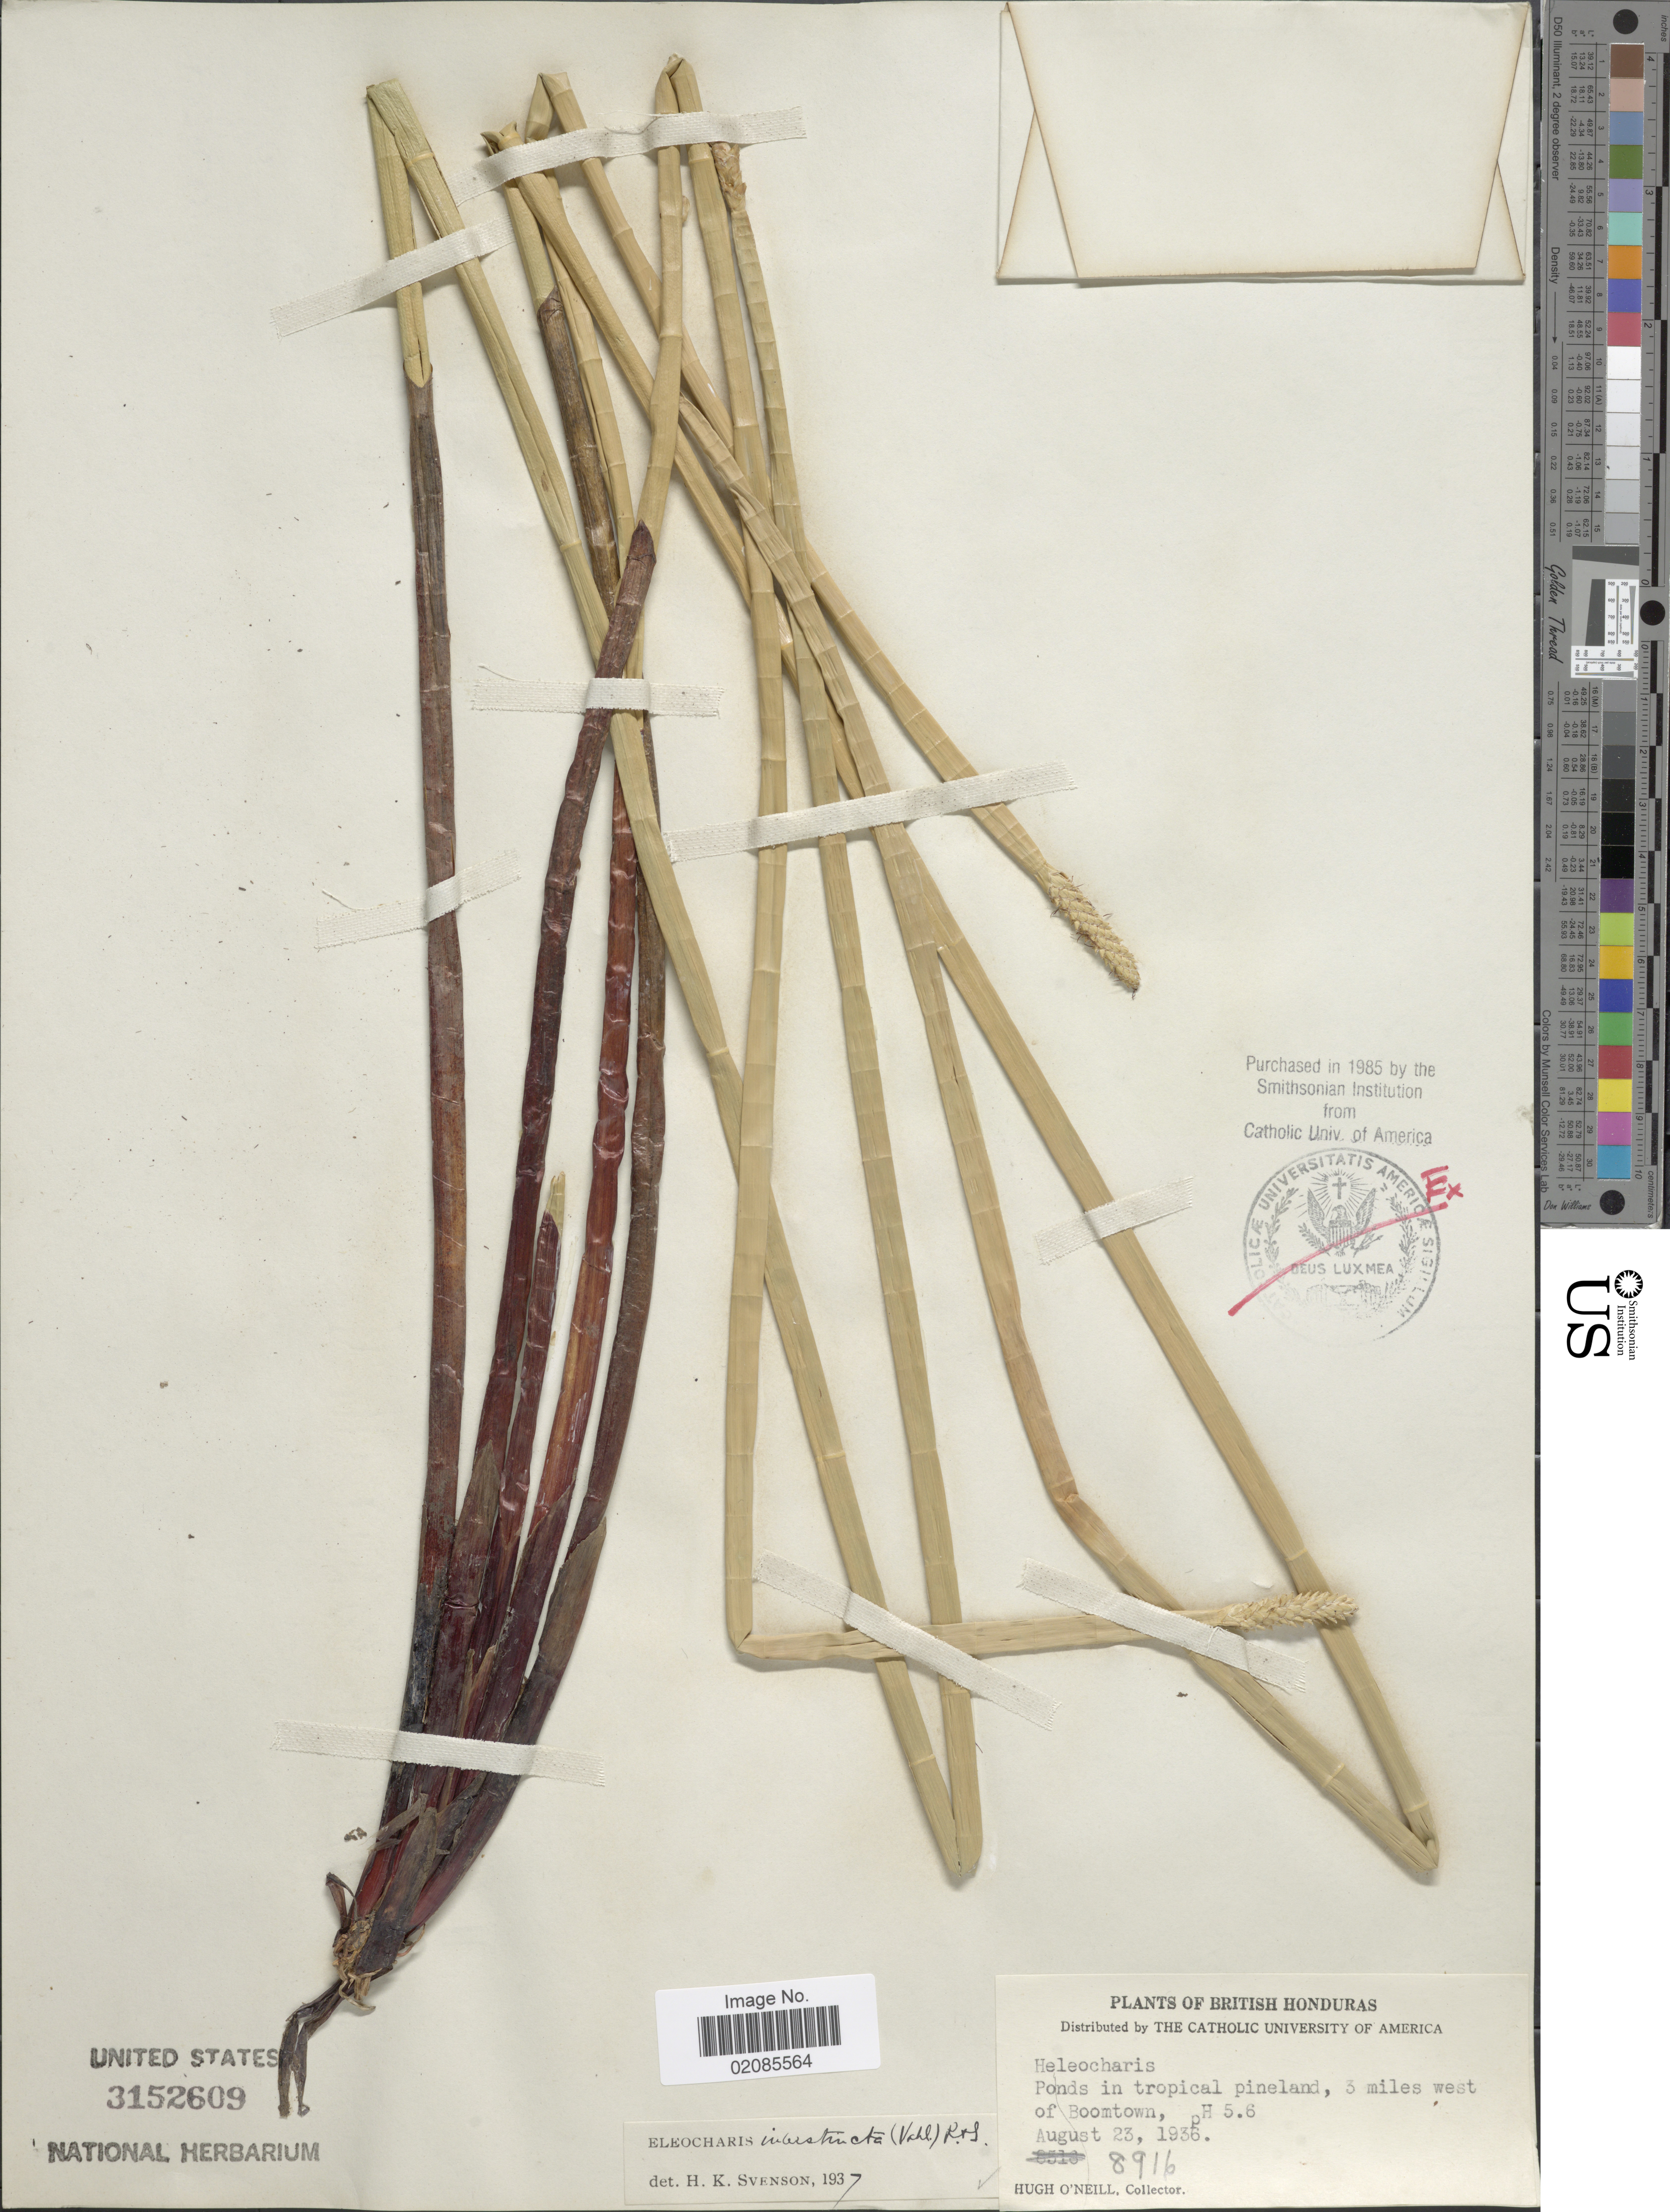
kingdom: Plantae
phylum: Tracheophyta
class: Liliopsida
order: Poales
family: Cyperaceae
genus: Eleocharis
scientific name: Eleocharis interstincta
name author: (Vahl) Roem. & Schult.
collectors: H. O'Neill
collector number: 8916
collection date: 1936-08-23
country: Belize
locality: British Honduras, Ponds in tropical pineland, 3 miles west of Boomtown.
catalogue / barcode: US 3152609